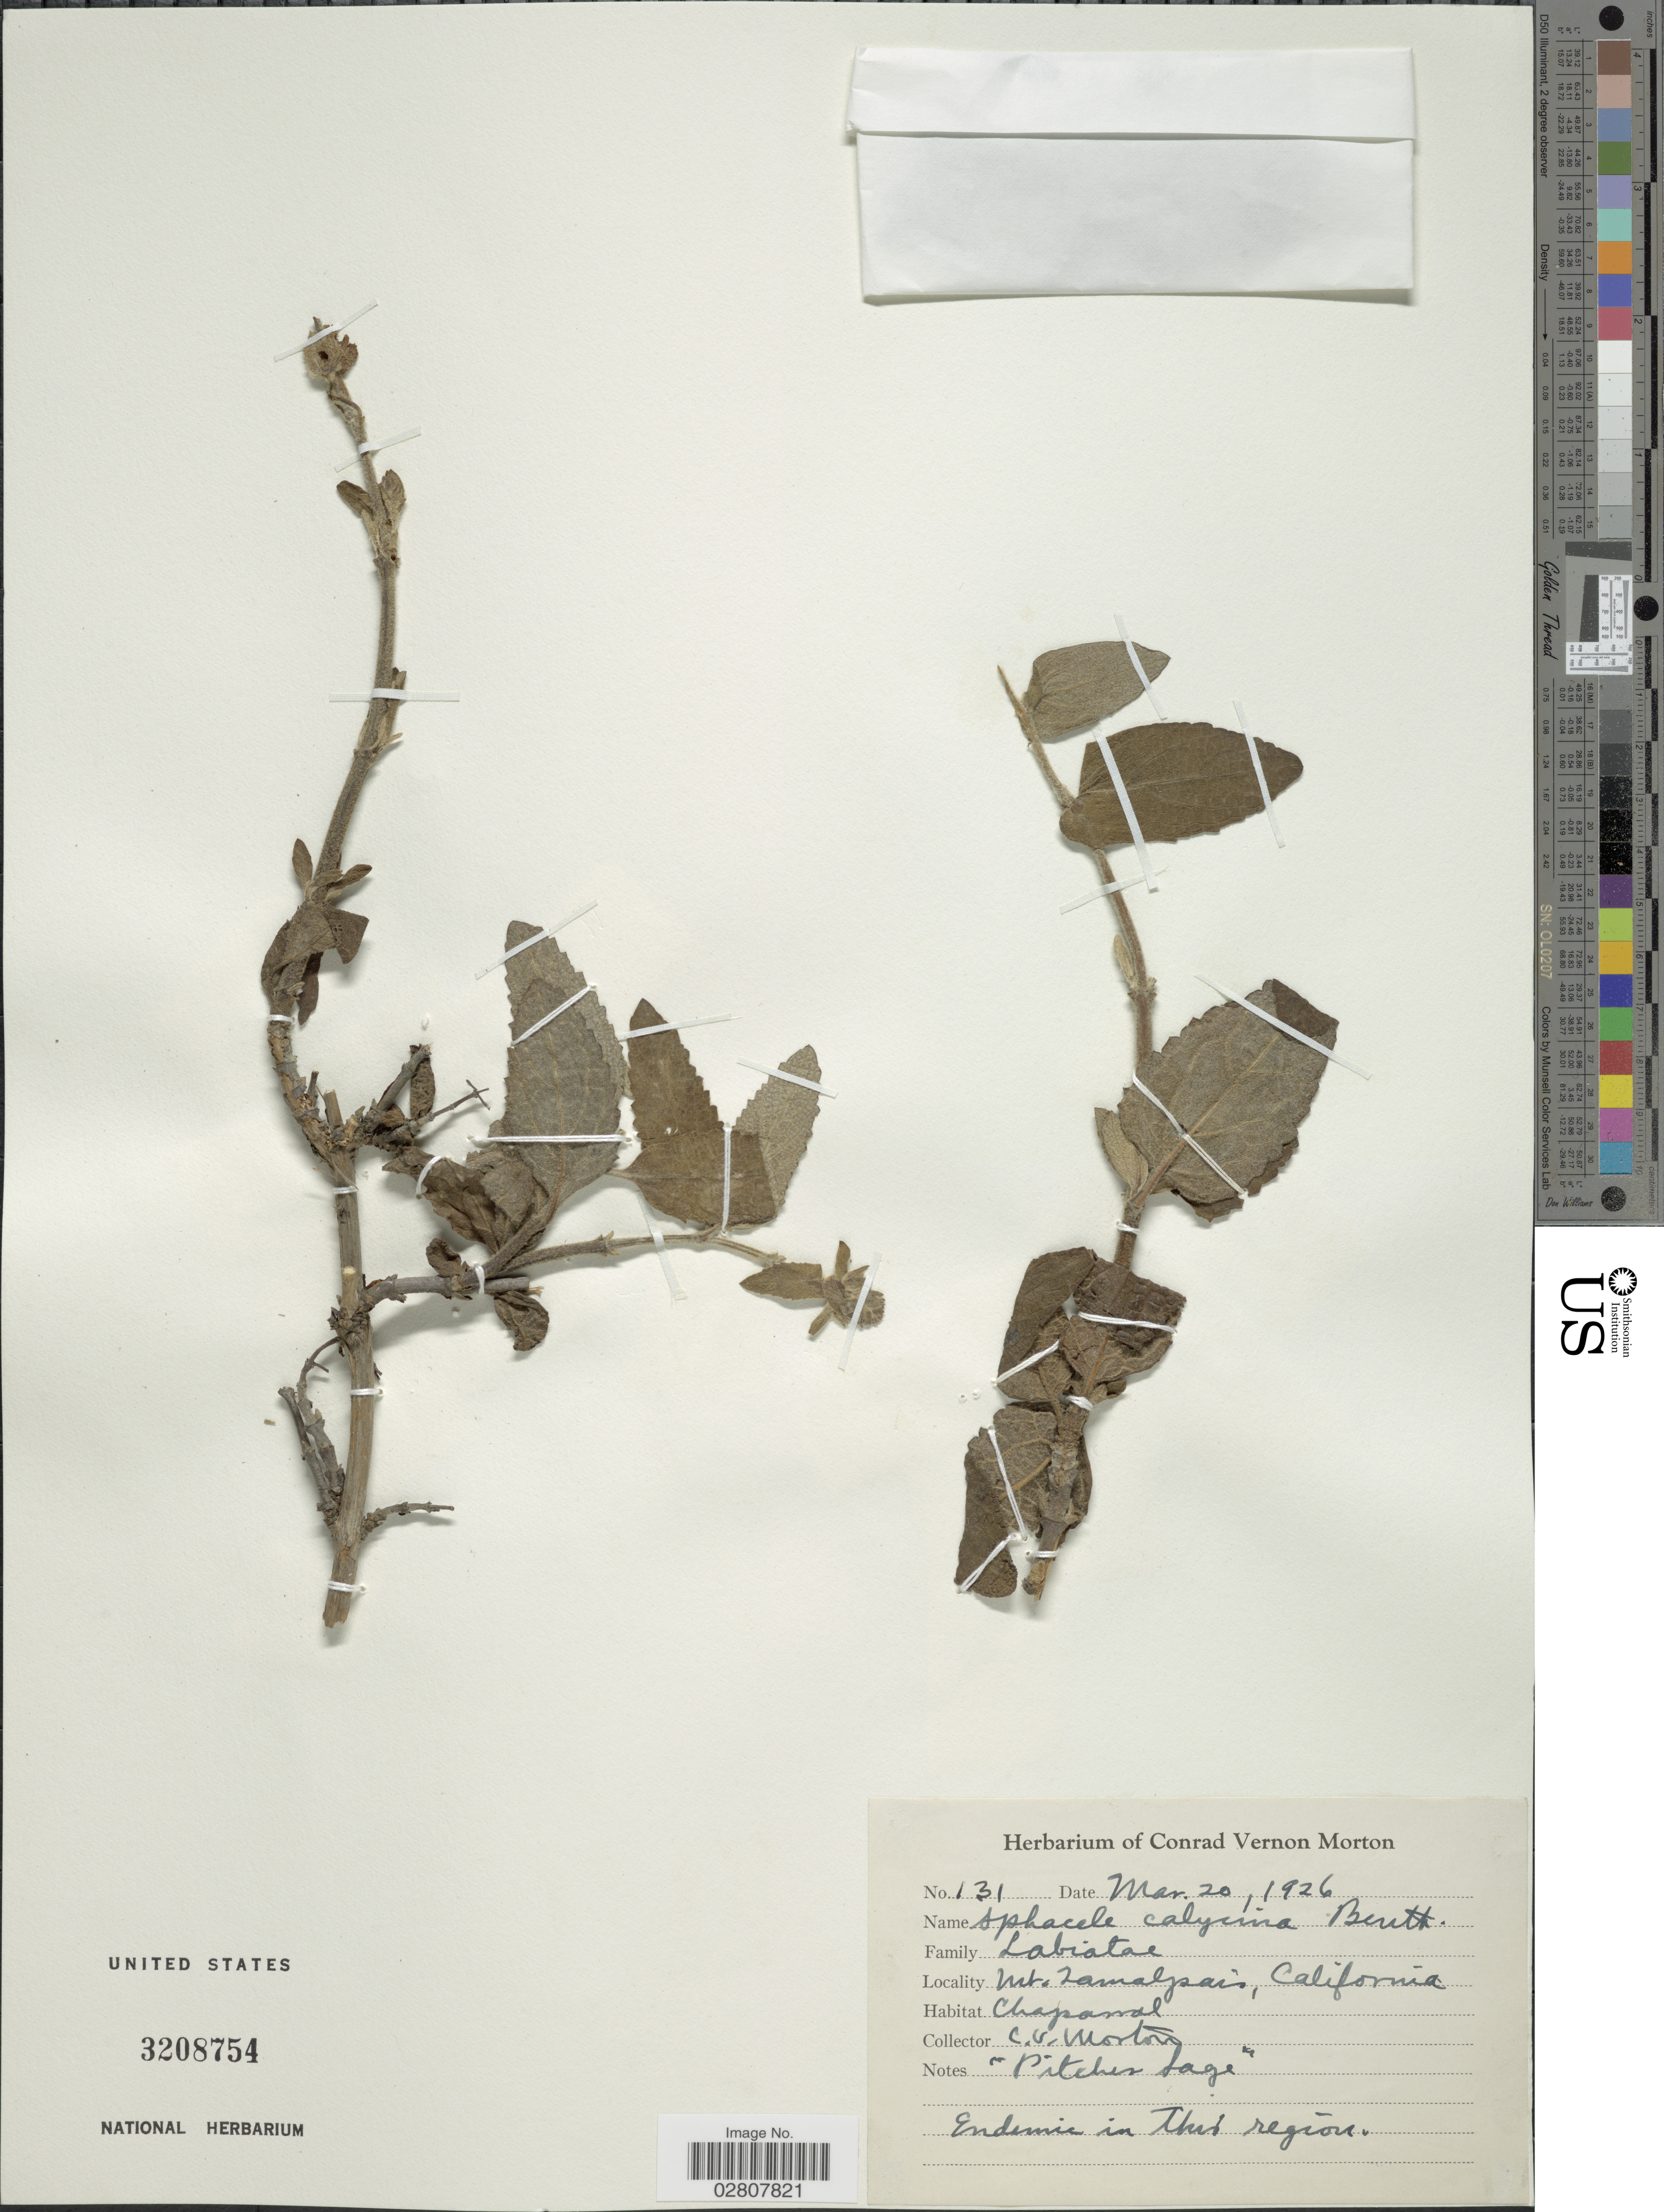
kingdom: Plantae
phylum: Tracheophyta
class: Magnoliopsida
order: Lamiales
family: Lamiaceae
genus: Lepechinia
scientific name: Lepechinia calycina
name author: (Benth.) Epling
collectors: C. V. Morton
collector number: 131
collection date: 1926-03-20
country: United States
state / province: California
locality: Mt. Tamalpais. Chaparral.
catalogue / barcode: US 3208754